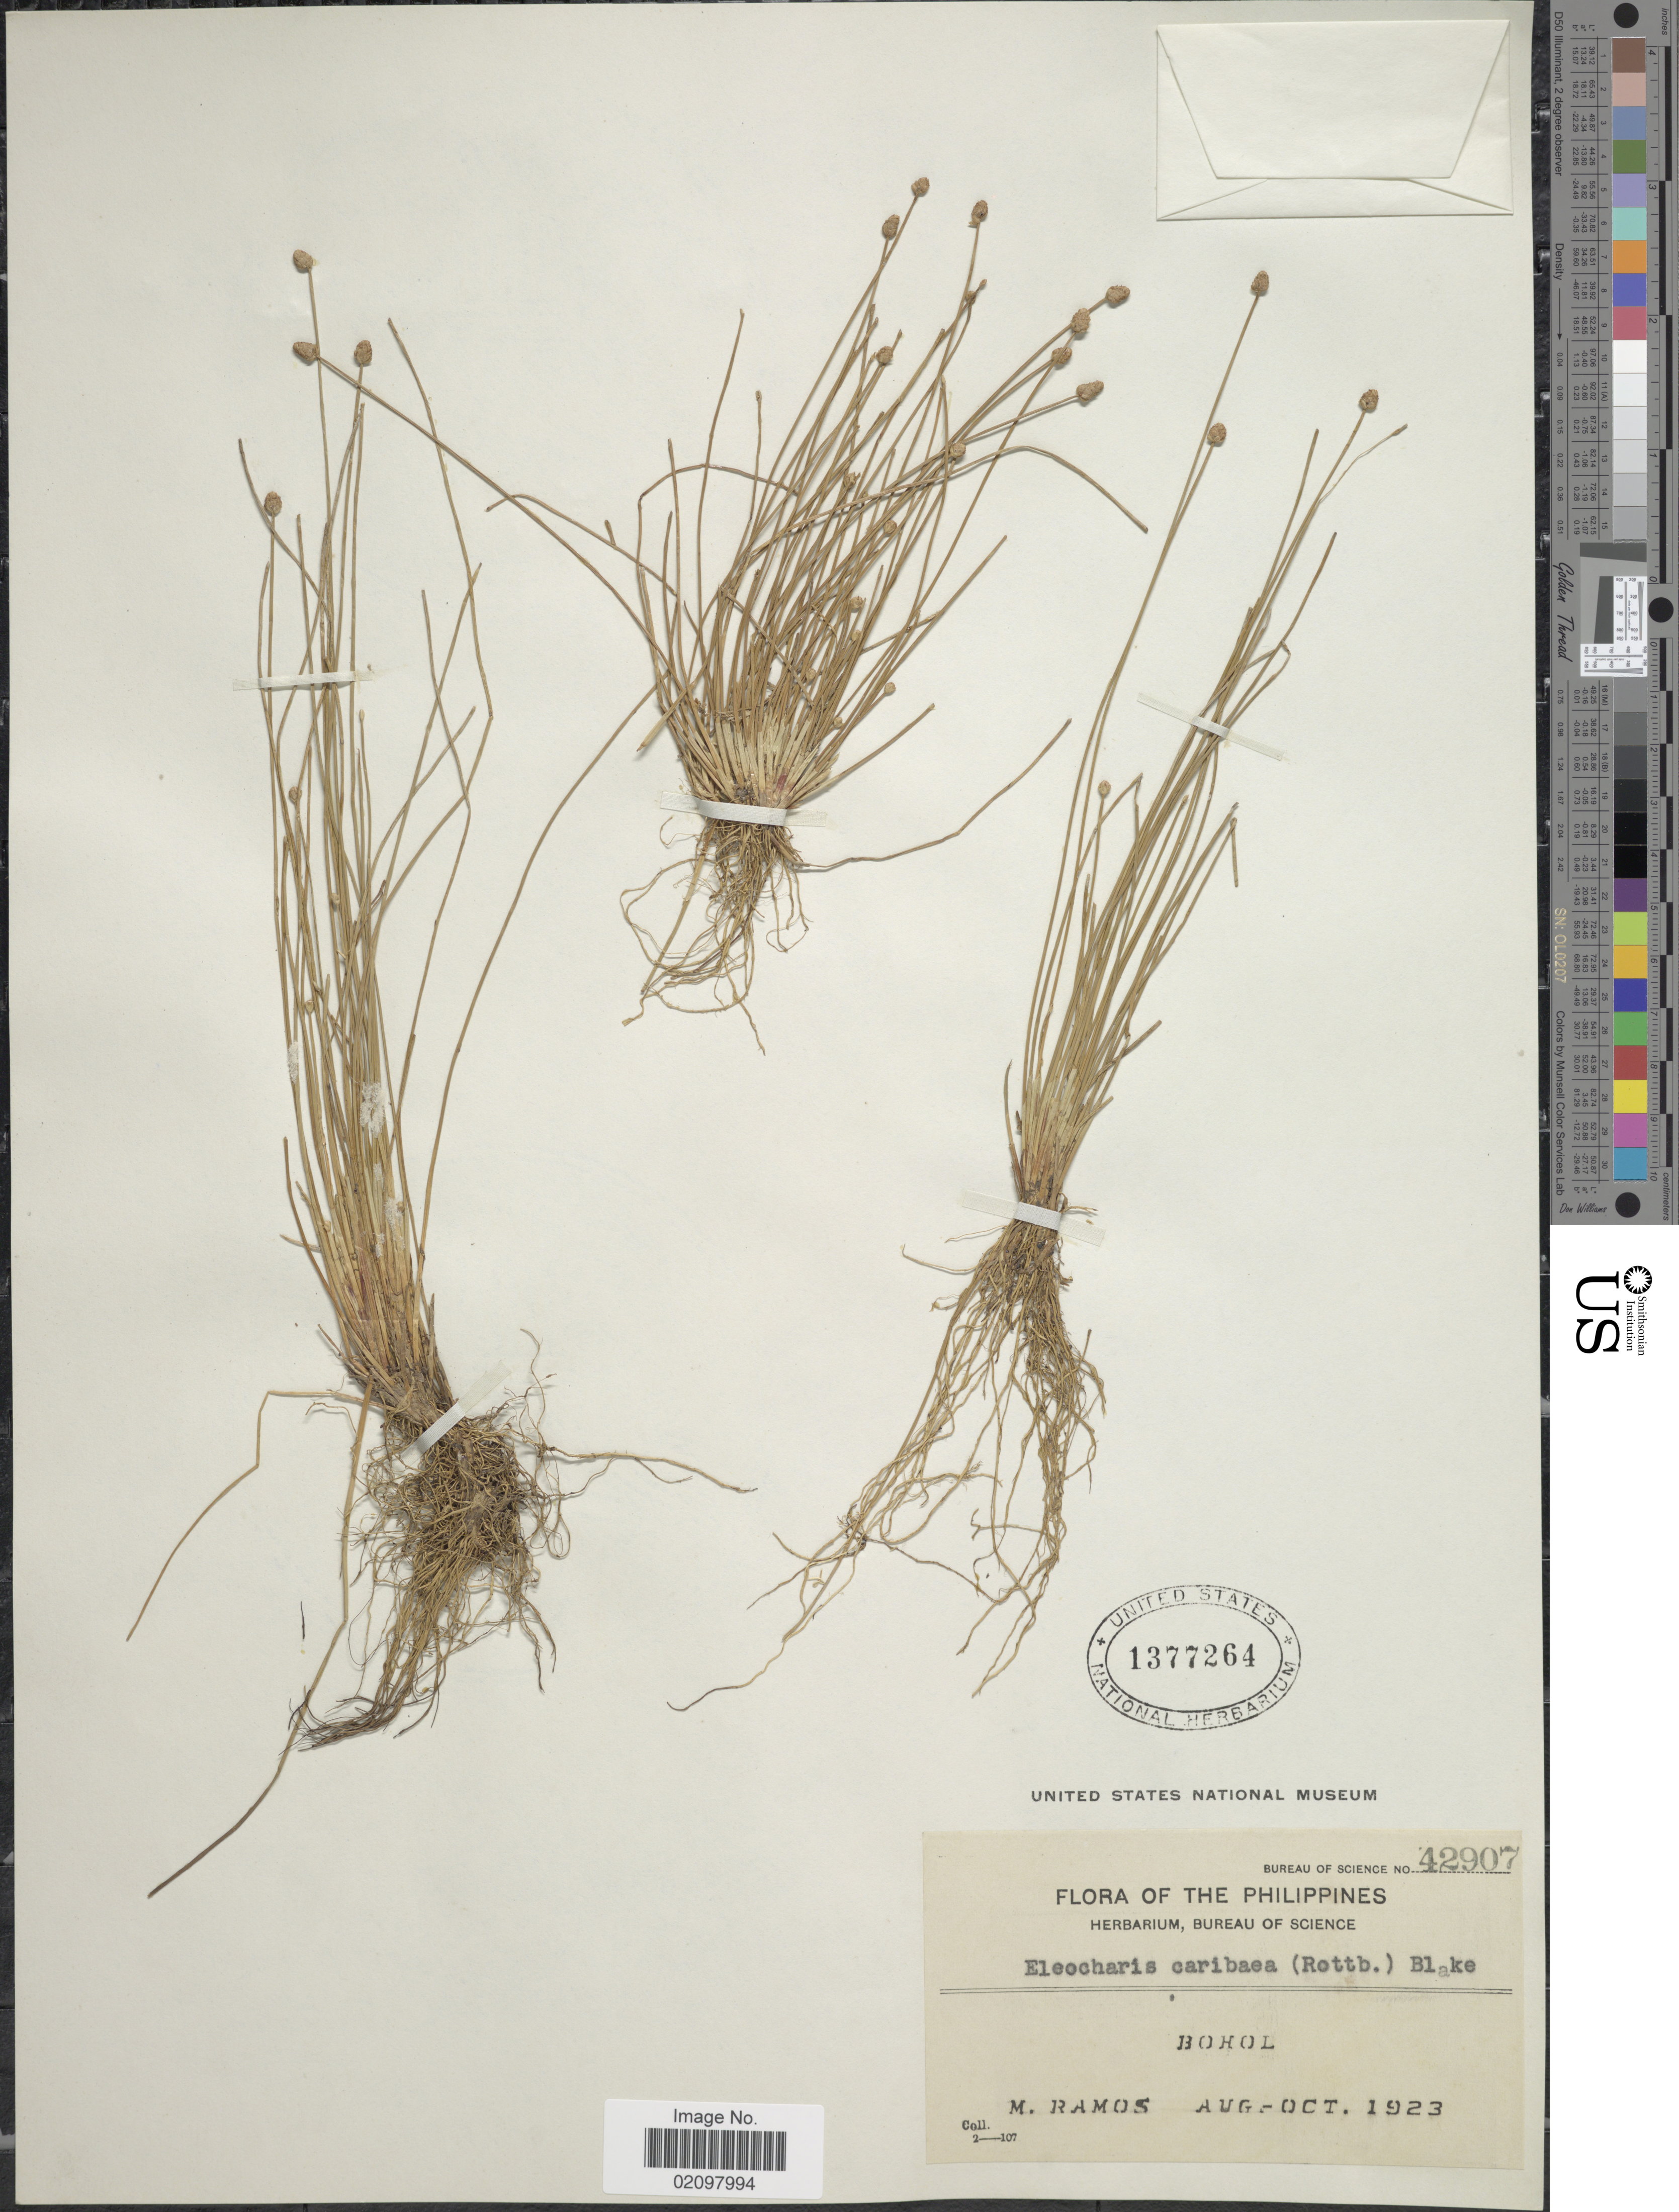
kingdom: Plantae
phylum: Tracheophyta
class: Liliopsida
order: Poales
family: Cyperaceae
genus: Eleocharis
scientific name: Eleocharis geniculata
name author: (L.) Roem. & Schult.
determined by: Strong, Mark T., (BOT), Smithsonian Institution - National Museum of Natural History (UNITED STATES)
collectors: M. Ramos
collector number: Bureau of Science 42907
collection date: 1923-08/1923-10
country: Philippines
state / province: Central Visayas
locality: Bohol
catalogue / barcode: US 1377264